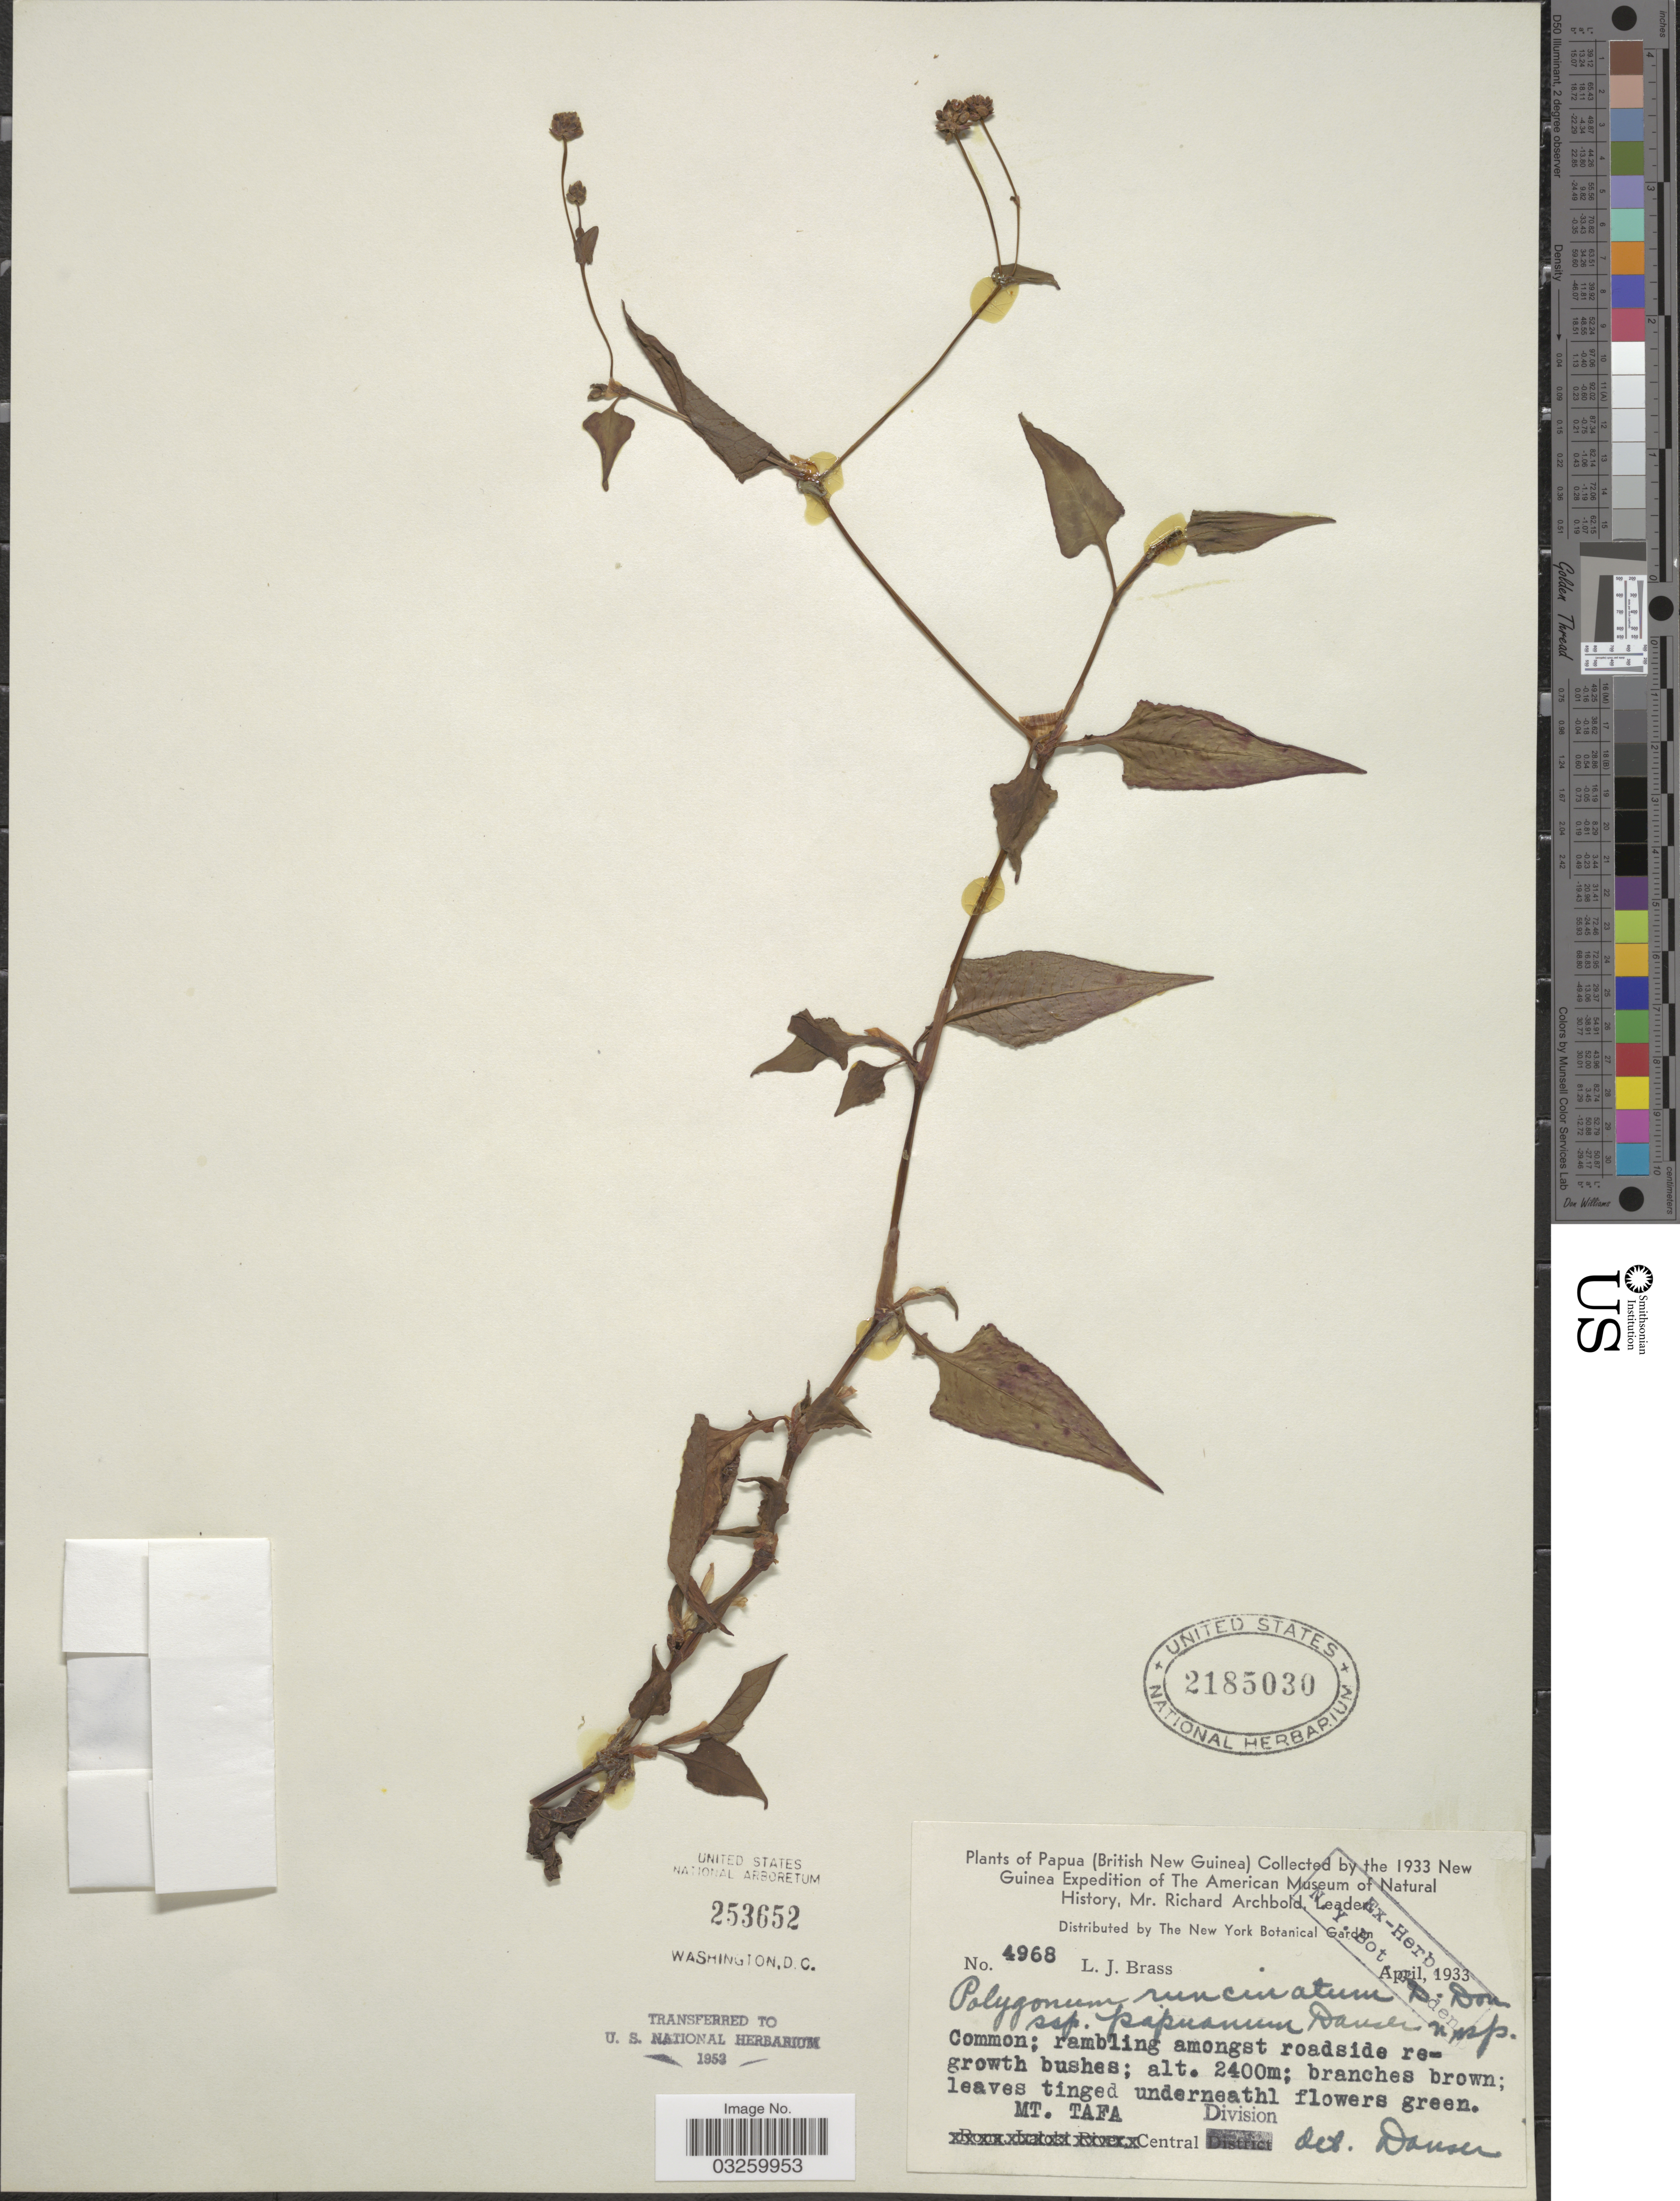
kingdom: Plantae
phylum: Tracheophyta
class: Magnoliopsida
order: Caryophyllales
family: Polygonaceae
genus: Persicaria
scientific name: Persicaria runcinata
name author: (Buch.-Ham.) D. Don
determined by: Wagner, W. L., (BOT), Smithsonian Institution - National Museum of Natural History (UNITED STATES)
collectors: L. J. Brass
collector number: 4968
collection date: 1933-04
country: Papua New Guinea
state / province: Central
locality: Papua (British New Guinea). Mt. Tafa. Central Division.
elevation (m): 2400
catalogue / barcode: US 2185030